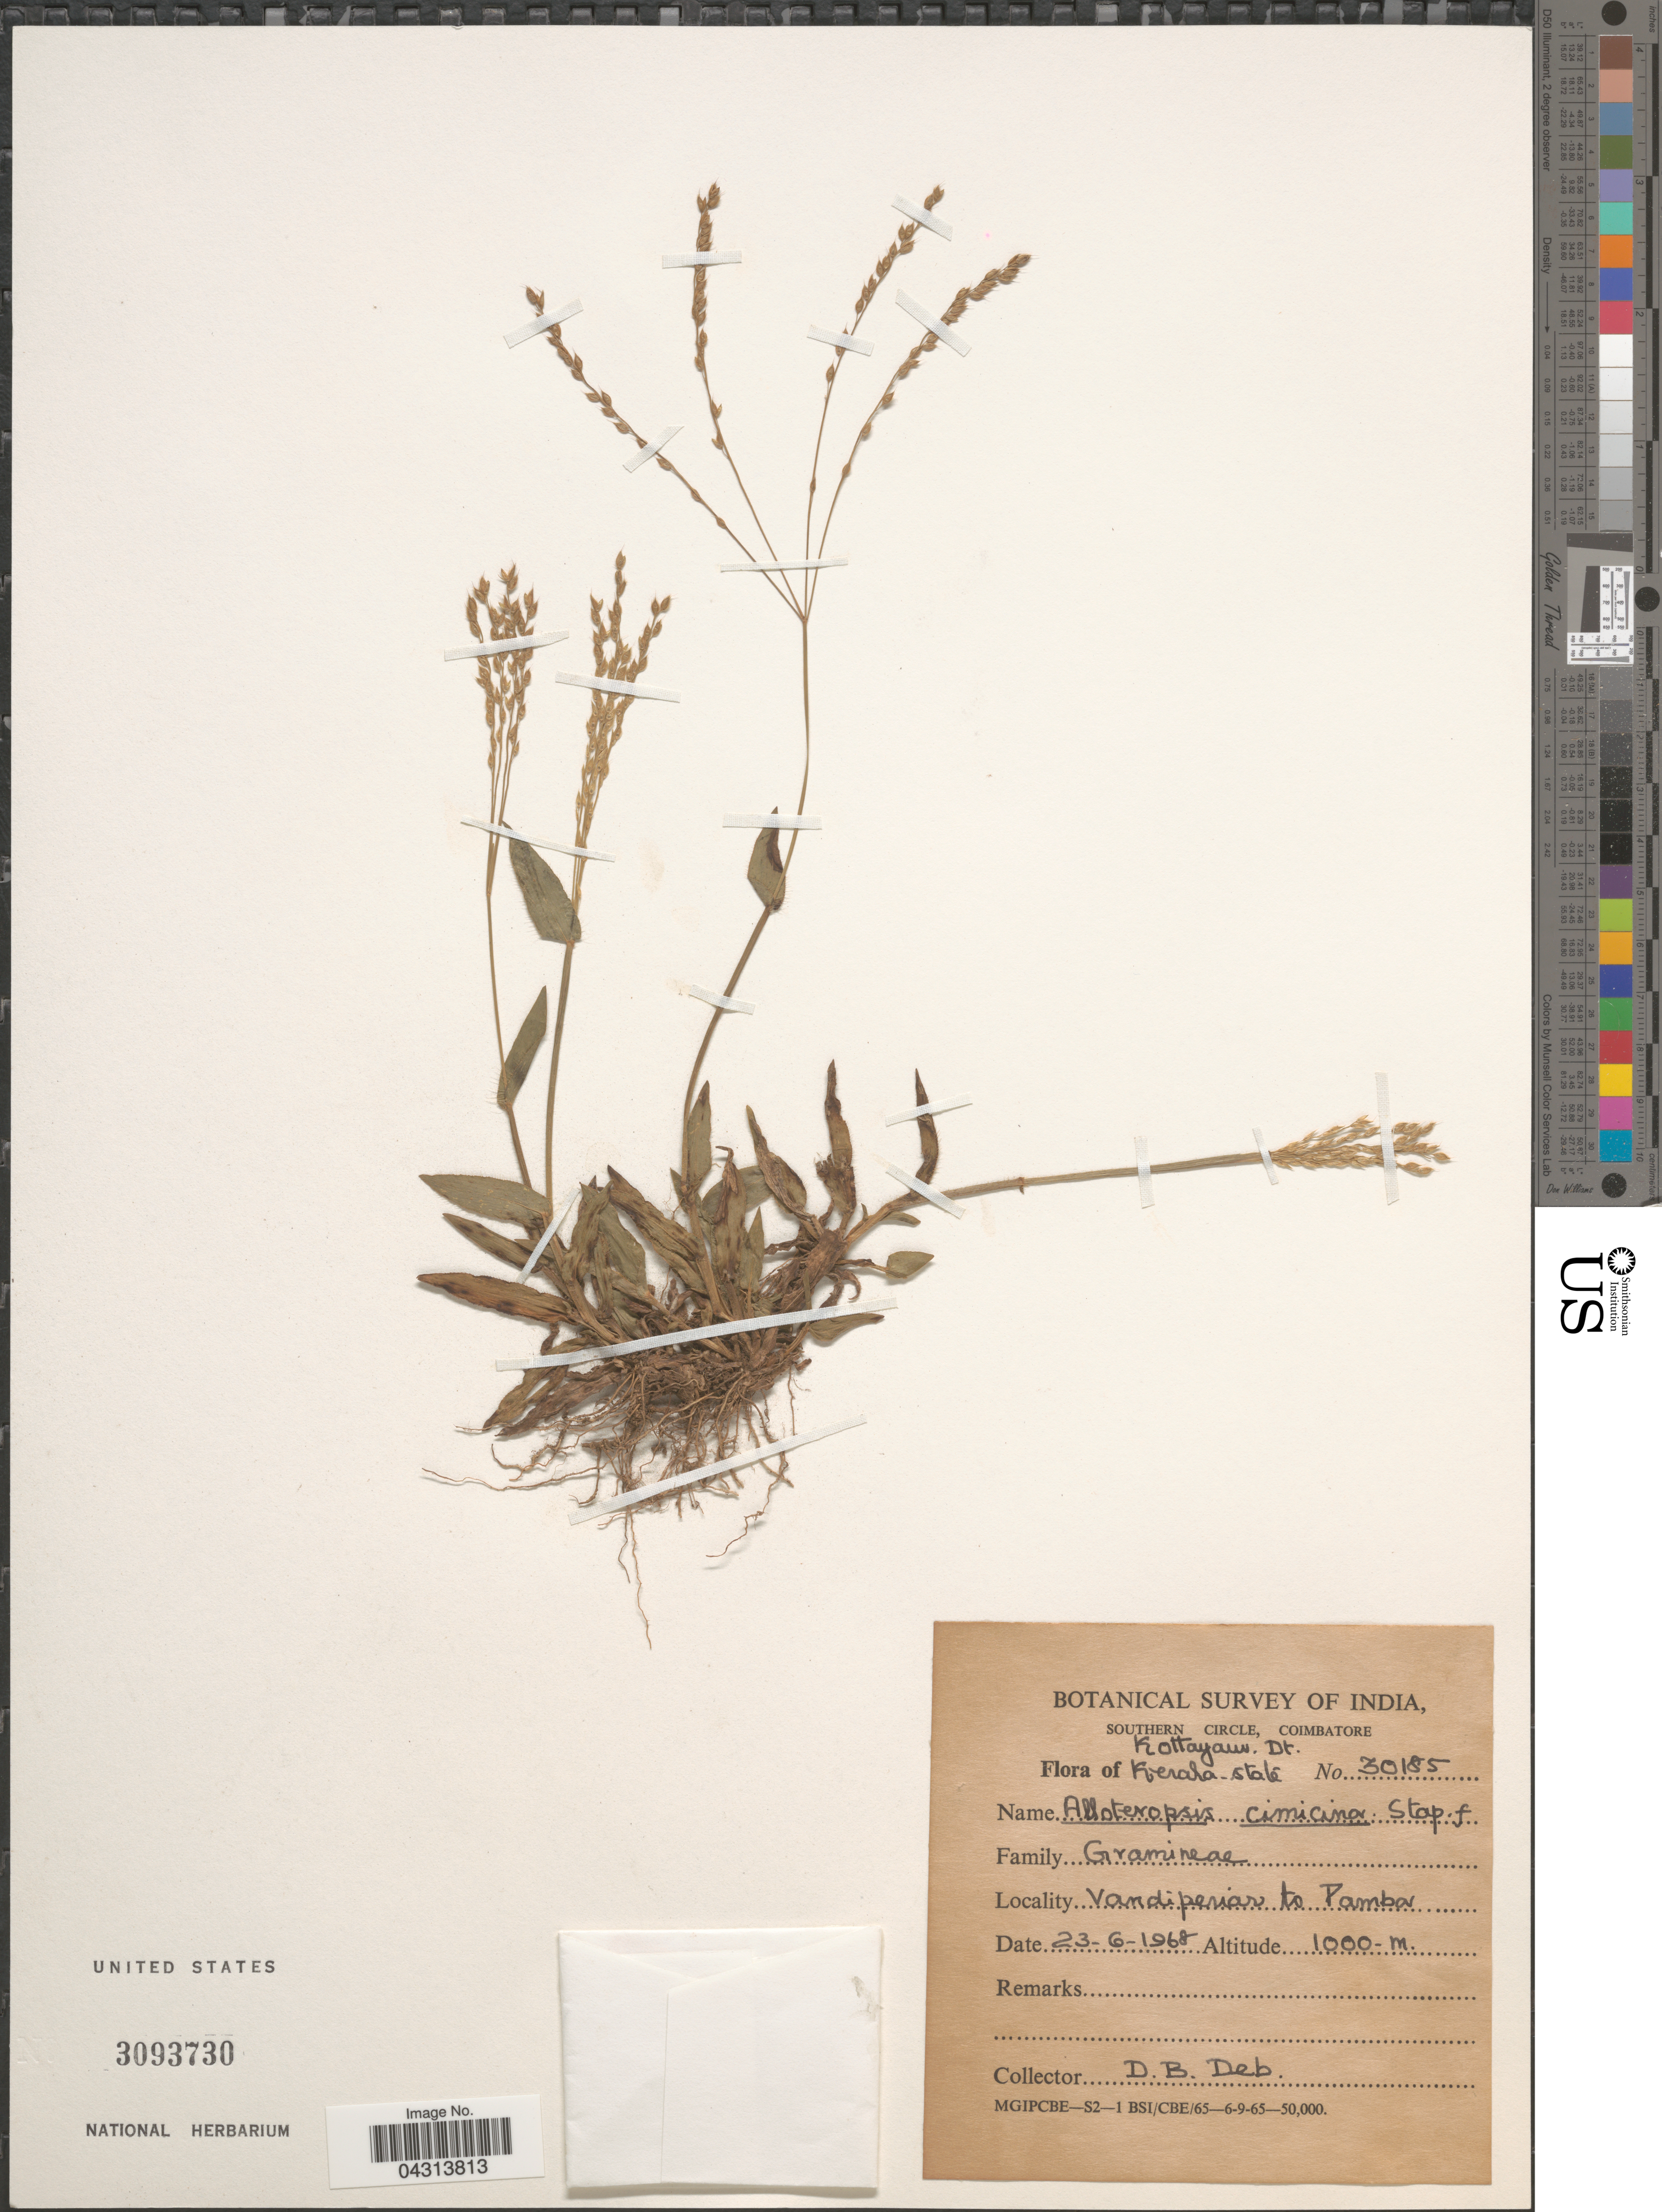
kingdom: Plantae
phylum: Tracheophyta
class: Liliopsida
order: Poales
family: Poaceae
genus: Alloteropsis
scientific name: Alloteropsis cimicina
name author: (L.) Stapf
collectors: D. Deb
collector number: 30185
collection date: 1968-06-23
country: India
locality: Botanical Survey Of India. Southern Circle, Coimbatore. Kottayauw. Dt. Kerala state. Vandiperiar to Pamba.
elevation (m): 1000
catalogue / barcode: US 3093730